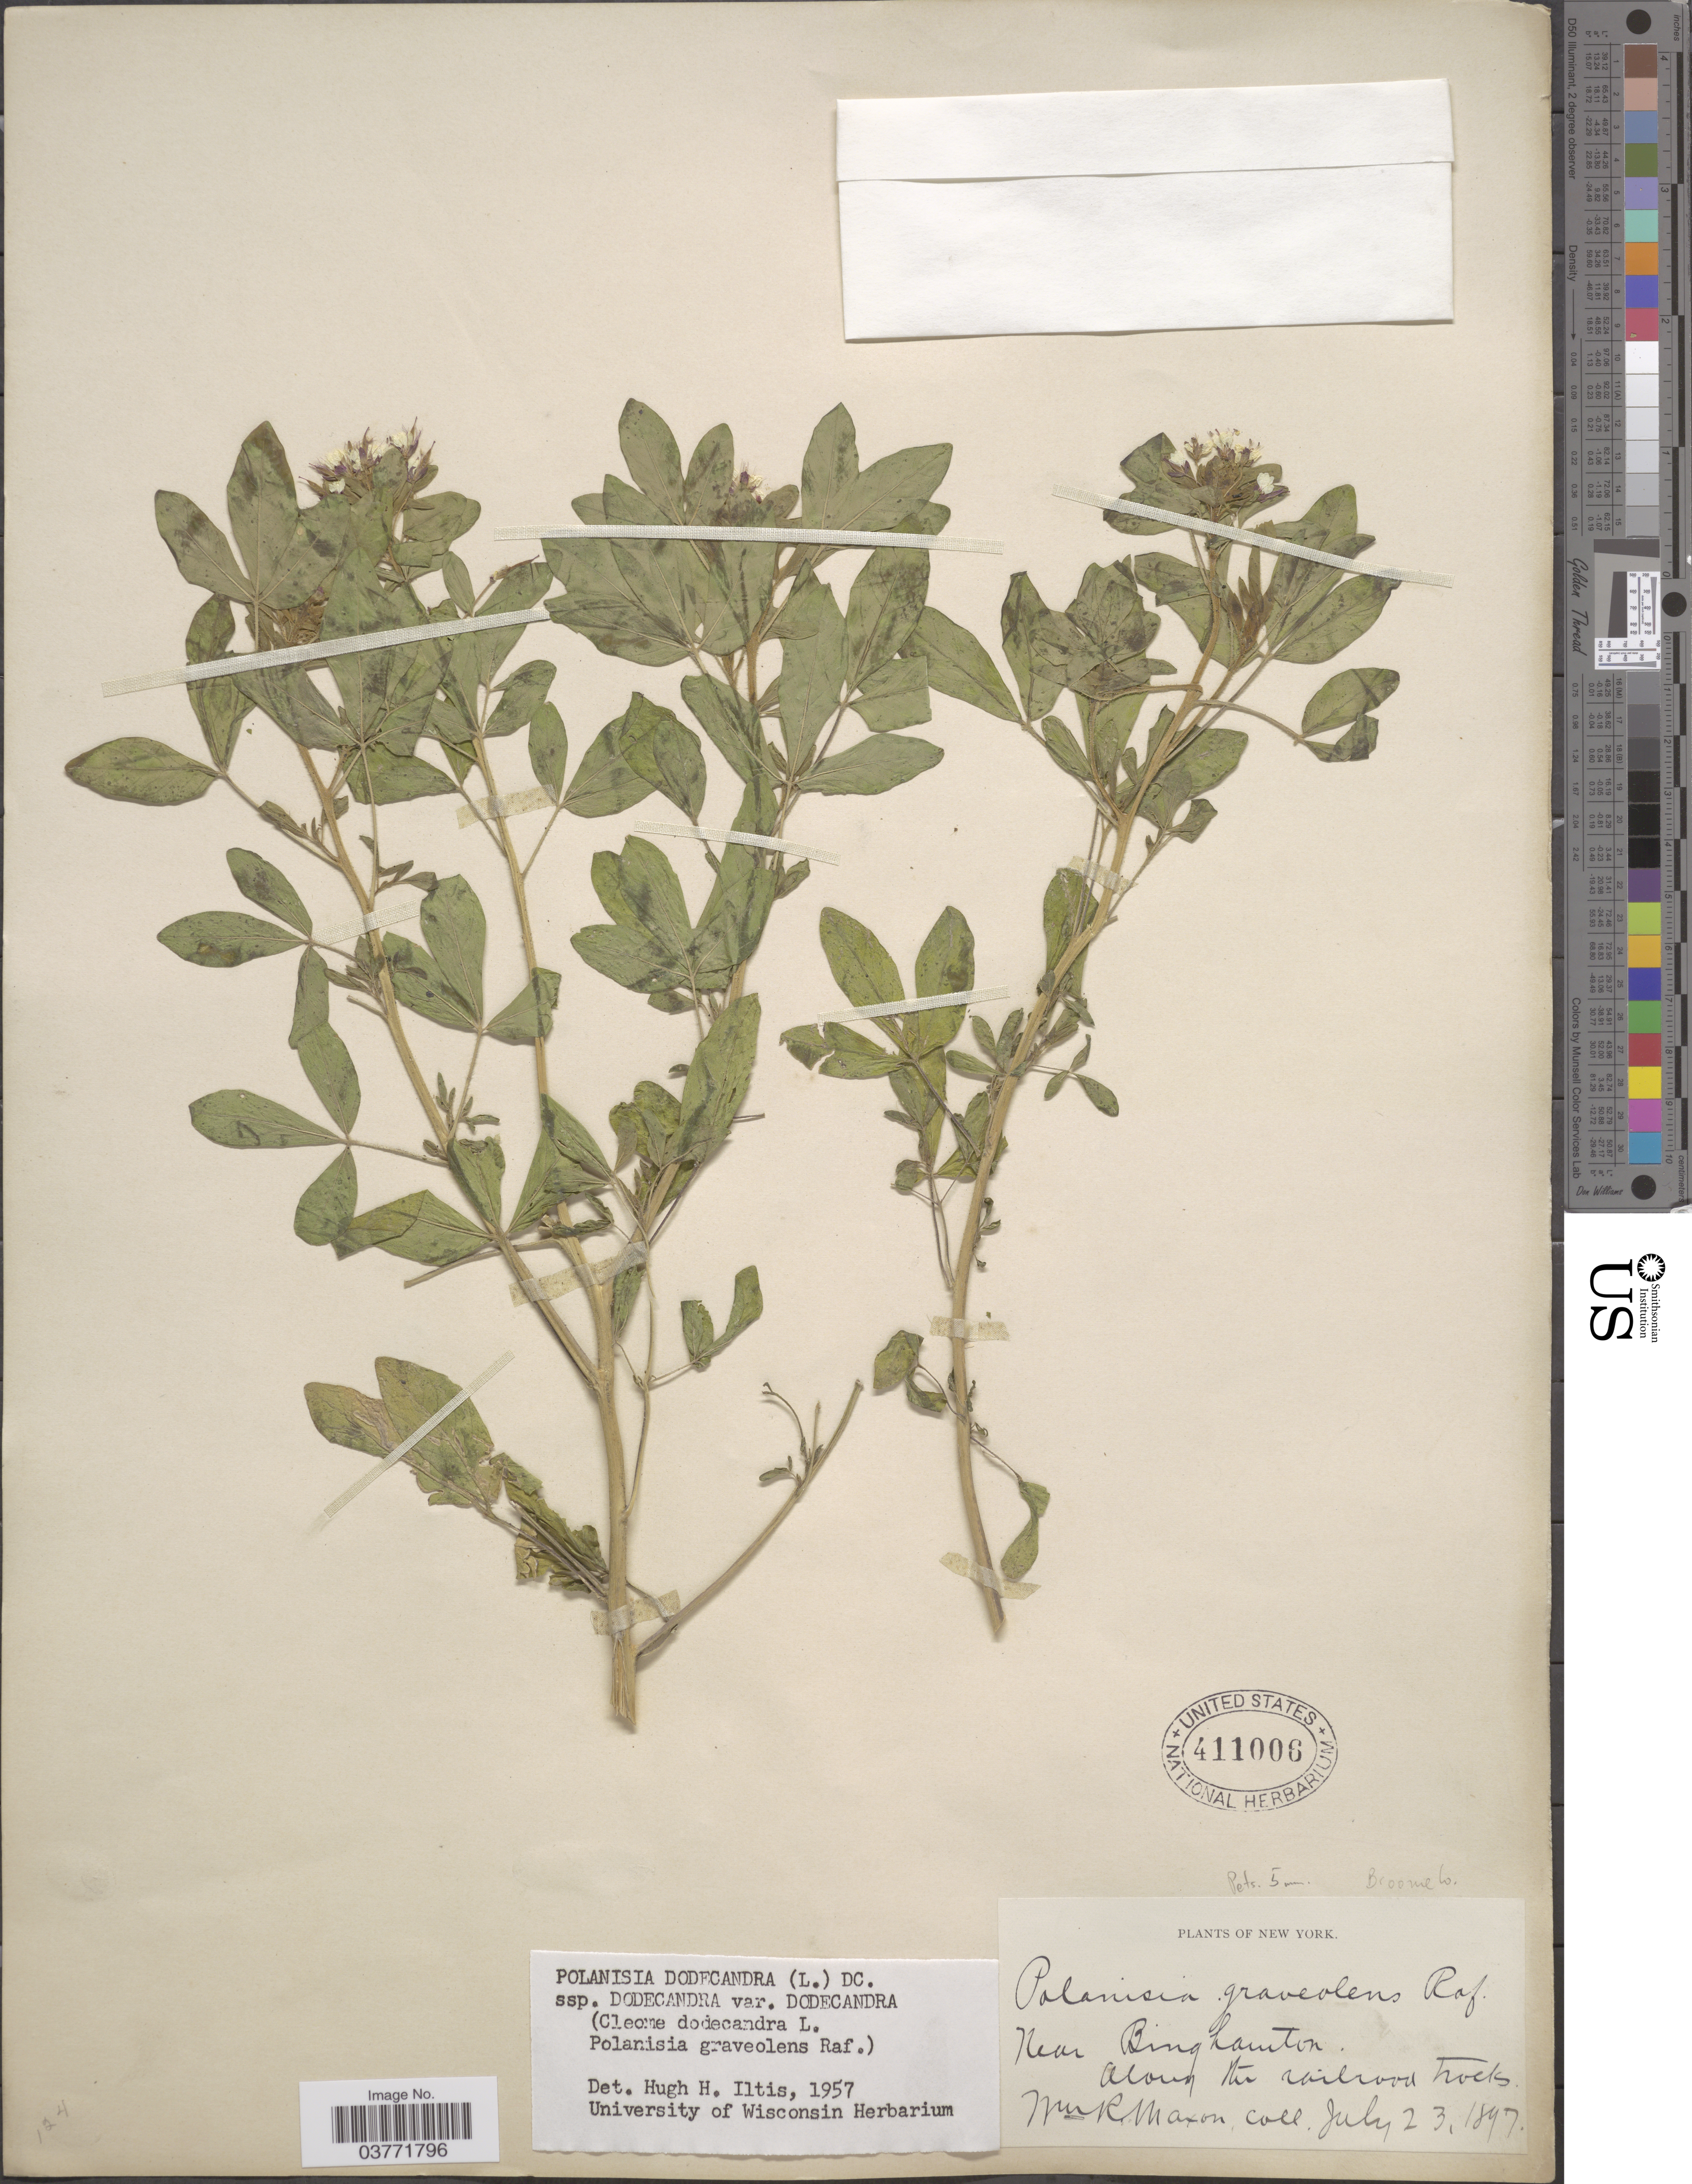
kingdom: Plantae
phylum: Tracheophyta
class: Magnoliopsida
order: Brassicales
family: Cleomaceae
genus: Polanisia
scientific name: Polanisia dodecandra subsp. dodecandra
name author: (L.) DC.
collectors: W. R. Maxon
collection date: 1897-07-23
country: United States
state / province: New York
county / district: Broome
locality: Near Binghamton. Along the railroad tracks. Broome Co.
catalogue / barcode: US 411006